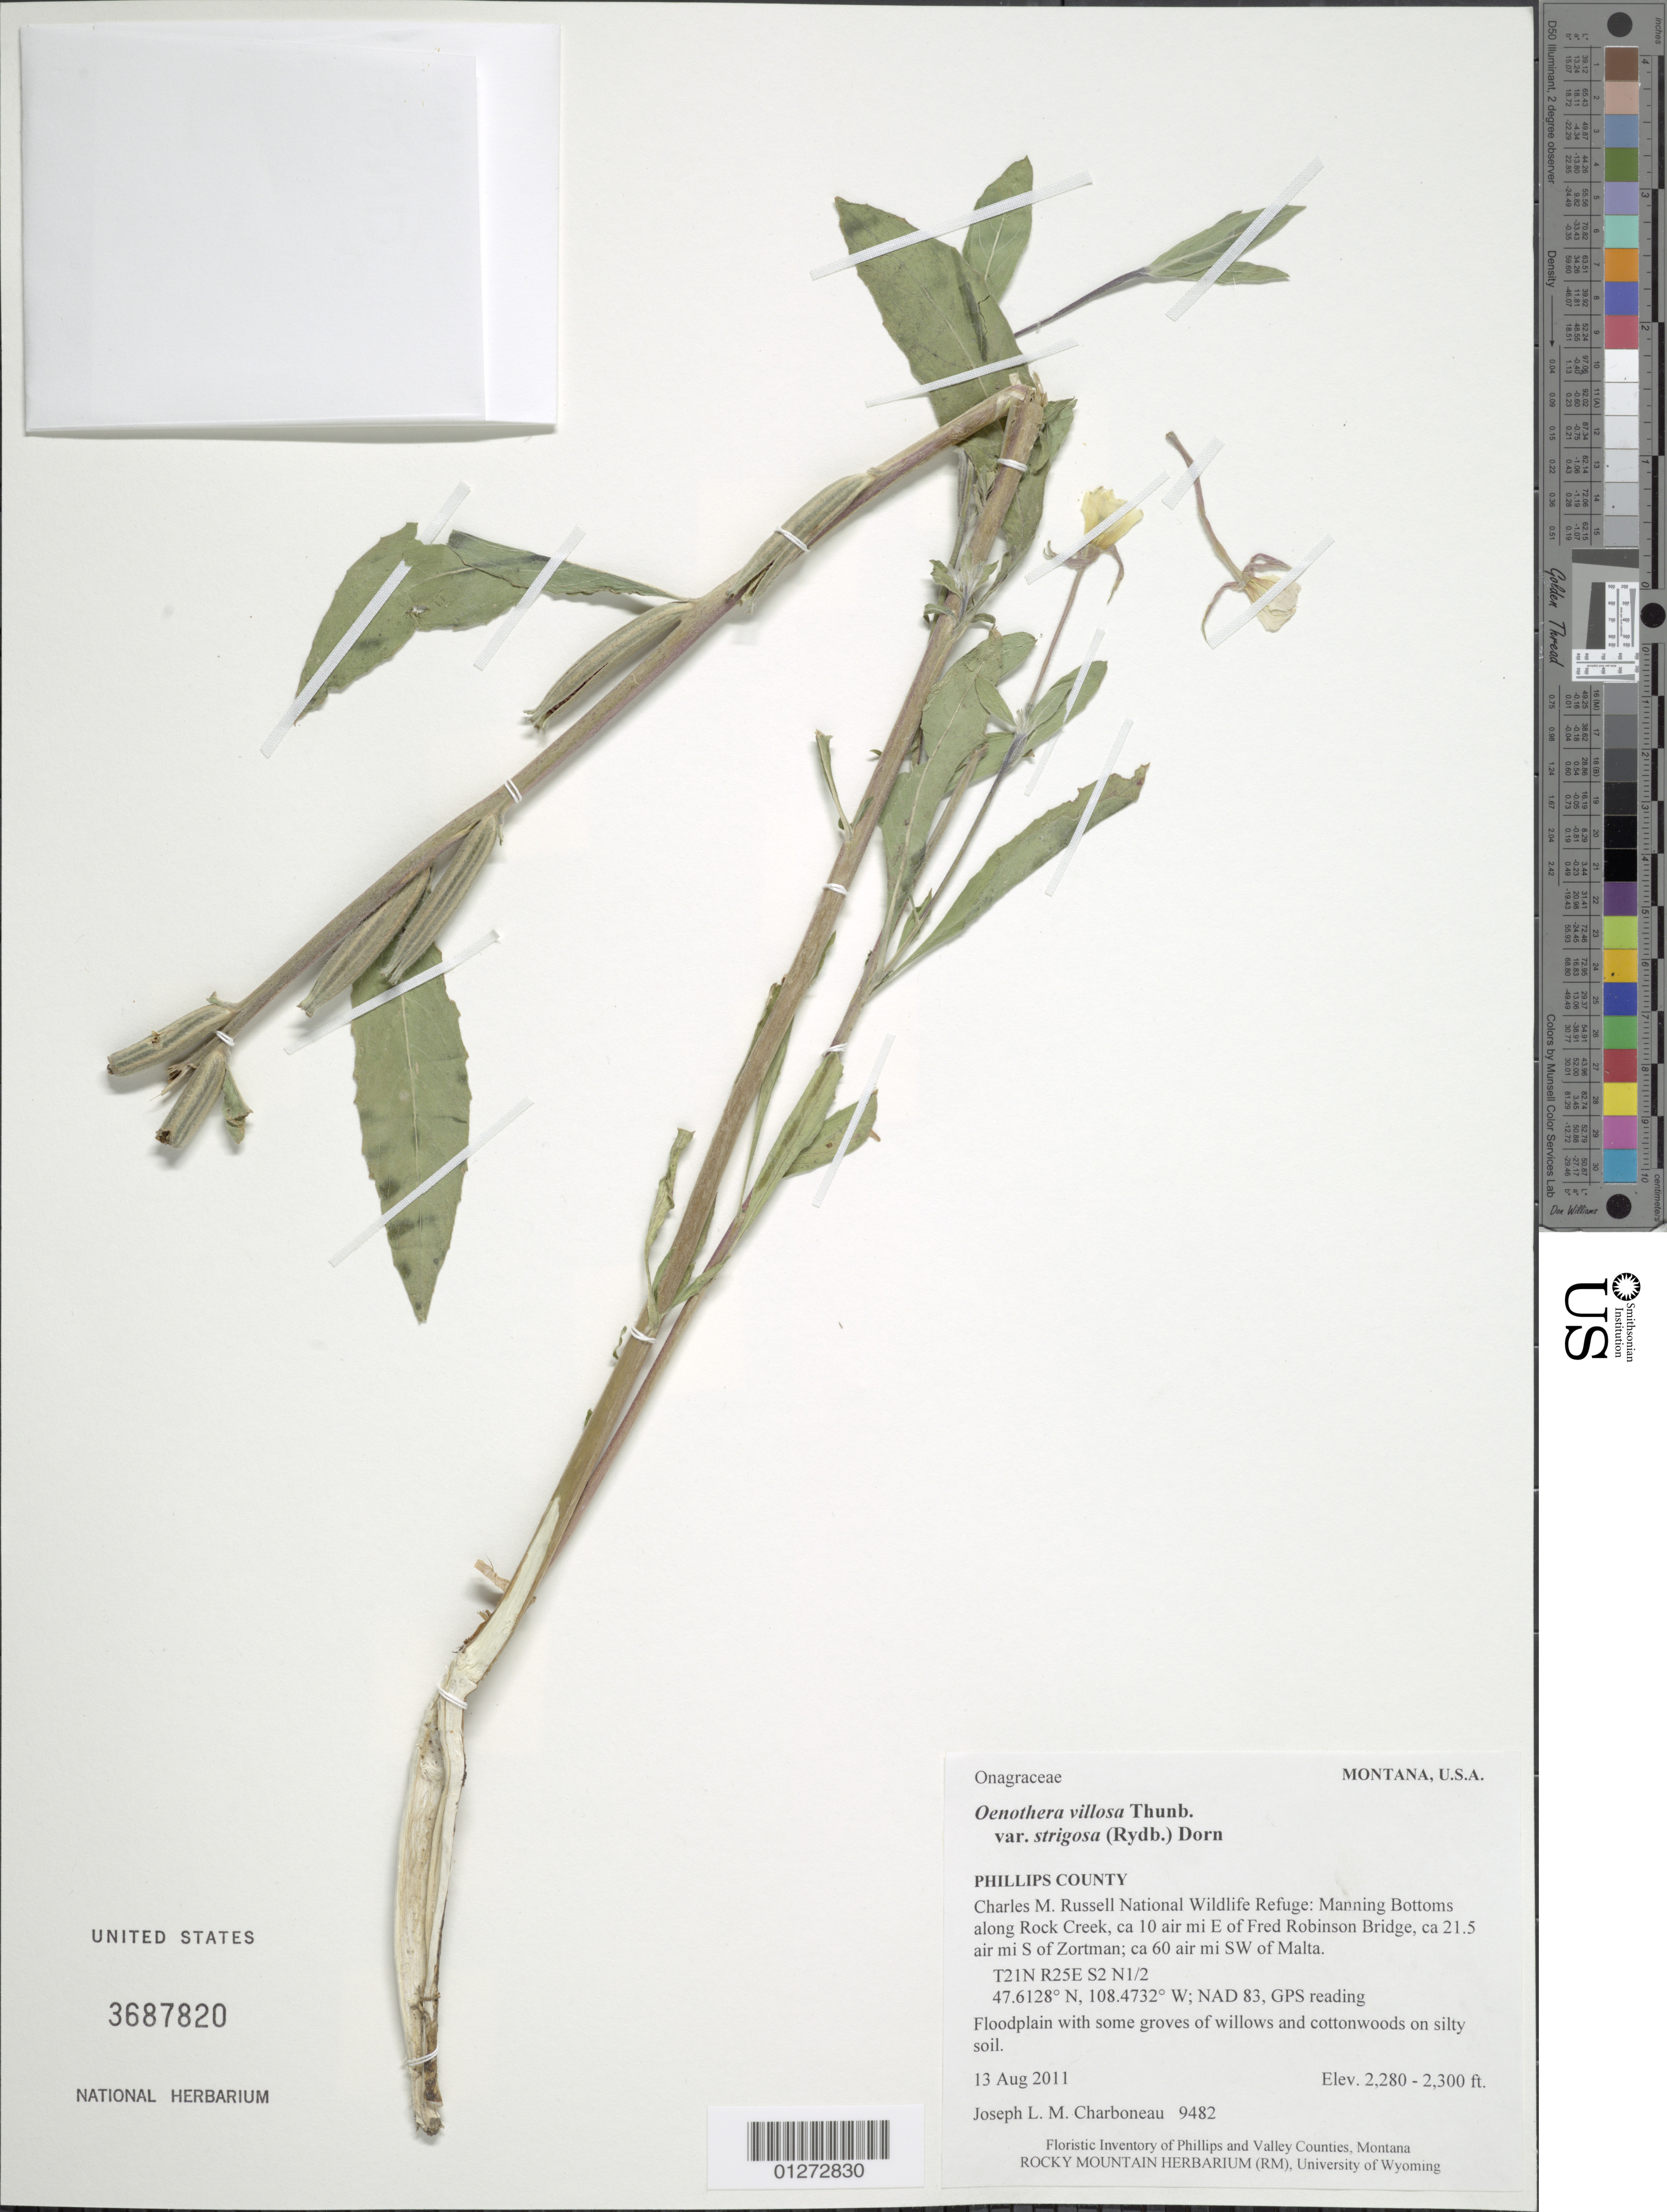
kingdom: Plantae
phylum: Tracheophyta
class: Magnoliopsida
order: Myrtales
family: Onagraceae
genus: Oenothera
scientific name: Oenothera villosa subsp. strigosa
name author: (Rydb.) W. Dietr. & P.H. Raven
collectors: J. L. M. Charboneau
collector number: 9482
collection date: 2007-08-12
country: United States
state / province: Montana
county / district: Phillips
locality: Charles M. Russell National Wildlife Refuge: Manning Bottoms along Rock Creek, ca 10 air mi E of Fred Robinson Bridge, ca 21.5 air mi S of Zortman; ca 60 air mi SW of Malta. T21N R25E S2 N1/2 Landowner: USF&WS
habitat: Floodplain with some groves of willows and cottonwoods on silty soil.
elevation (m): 695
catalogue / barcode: US 3687820